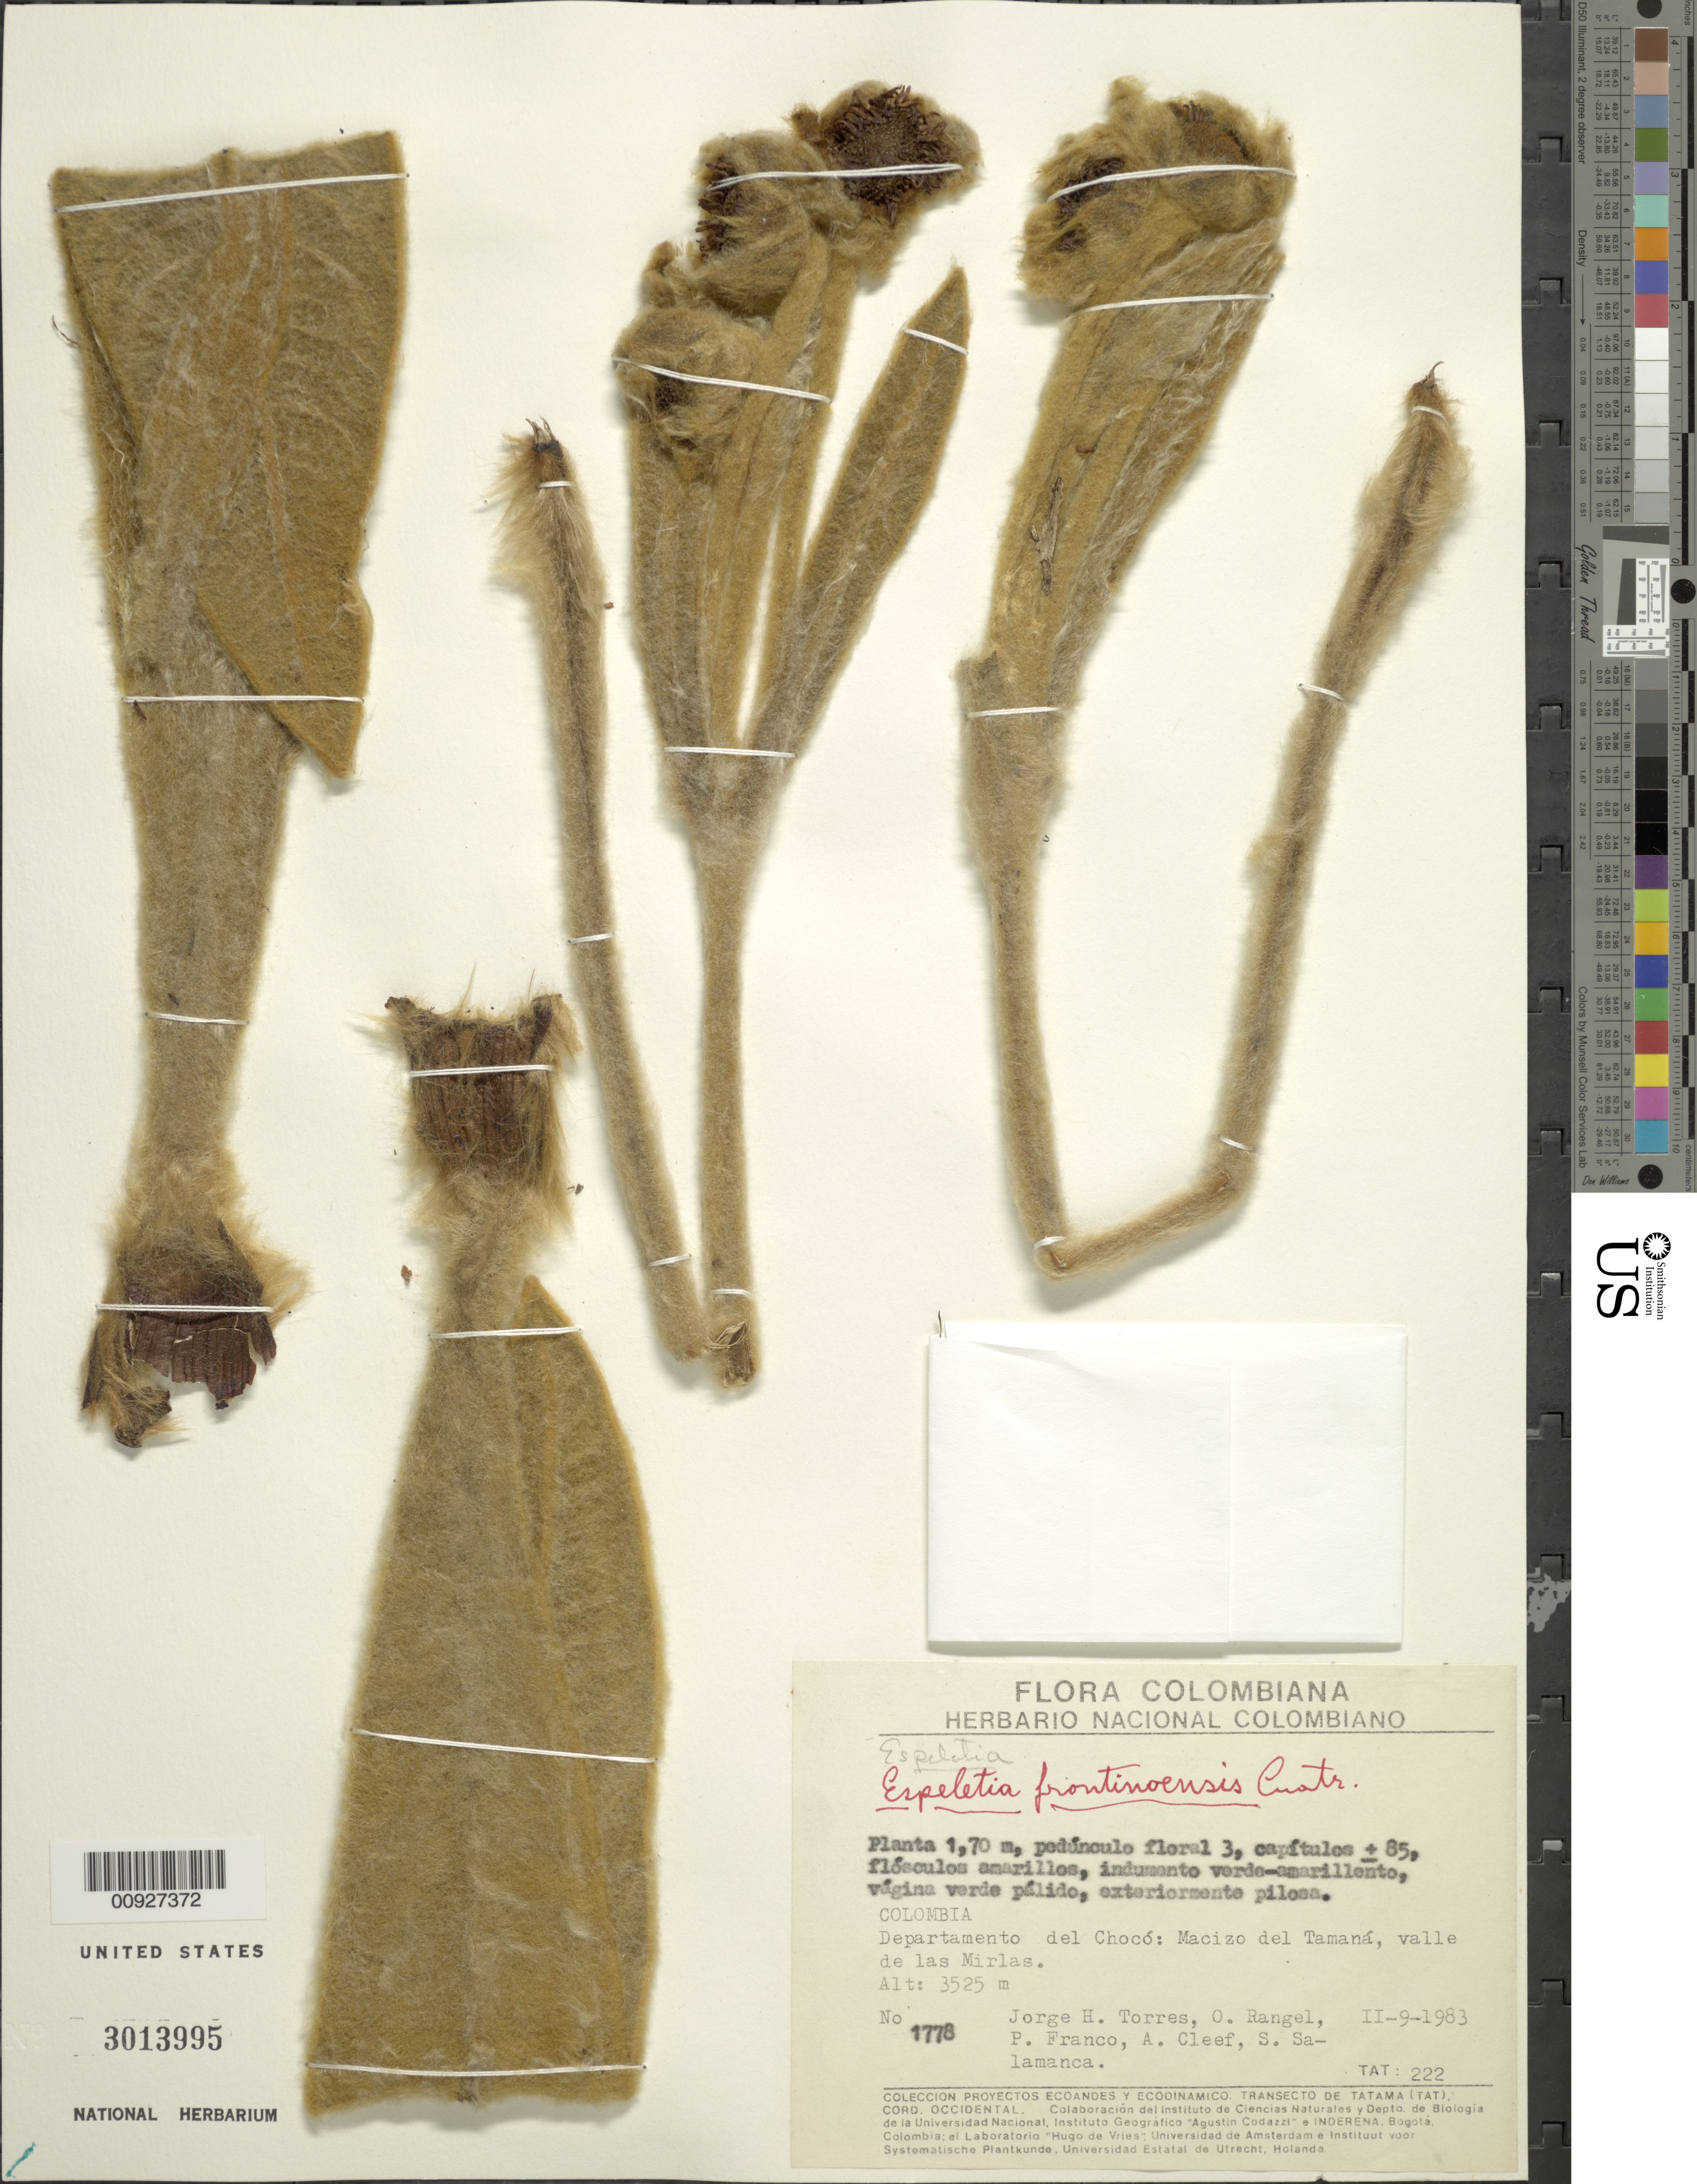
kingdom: Plantae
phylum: Tracheophyta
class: Magnoliopsida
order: Asterales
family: Asteraceae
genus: Espeletia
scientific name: Espeletia frontinoensis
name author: Cuatrec.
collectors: J. H. Torres, O. Rangel, P. Franco, A. M. Cleef & S. Salamanca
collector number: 1778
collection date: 1983-02-09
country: Colombia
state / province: Chocó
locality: Macizo del Tamá, valle de las Mirlas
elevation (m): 3525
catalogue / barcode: US 3013995